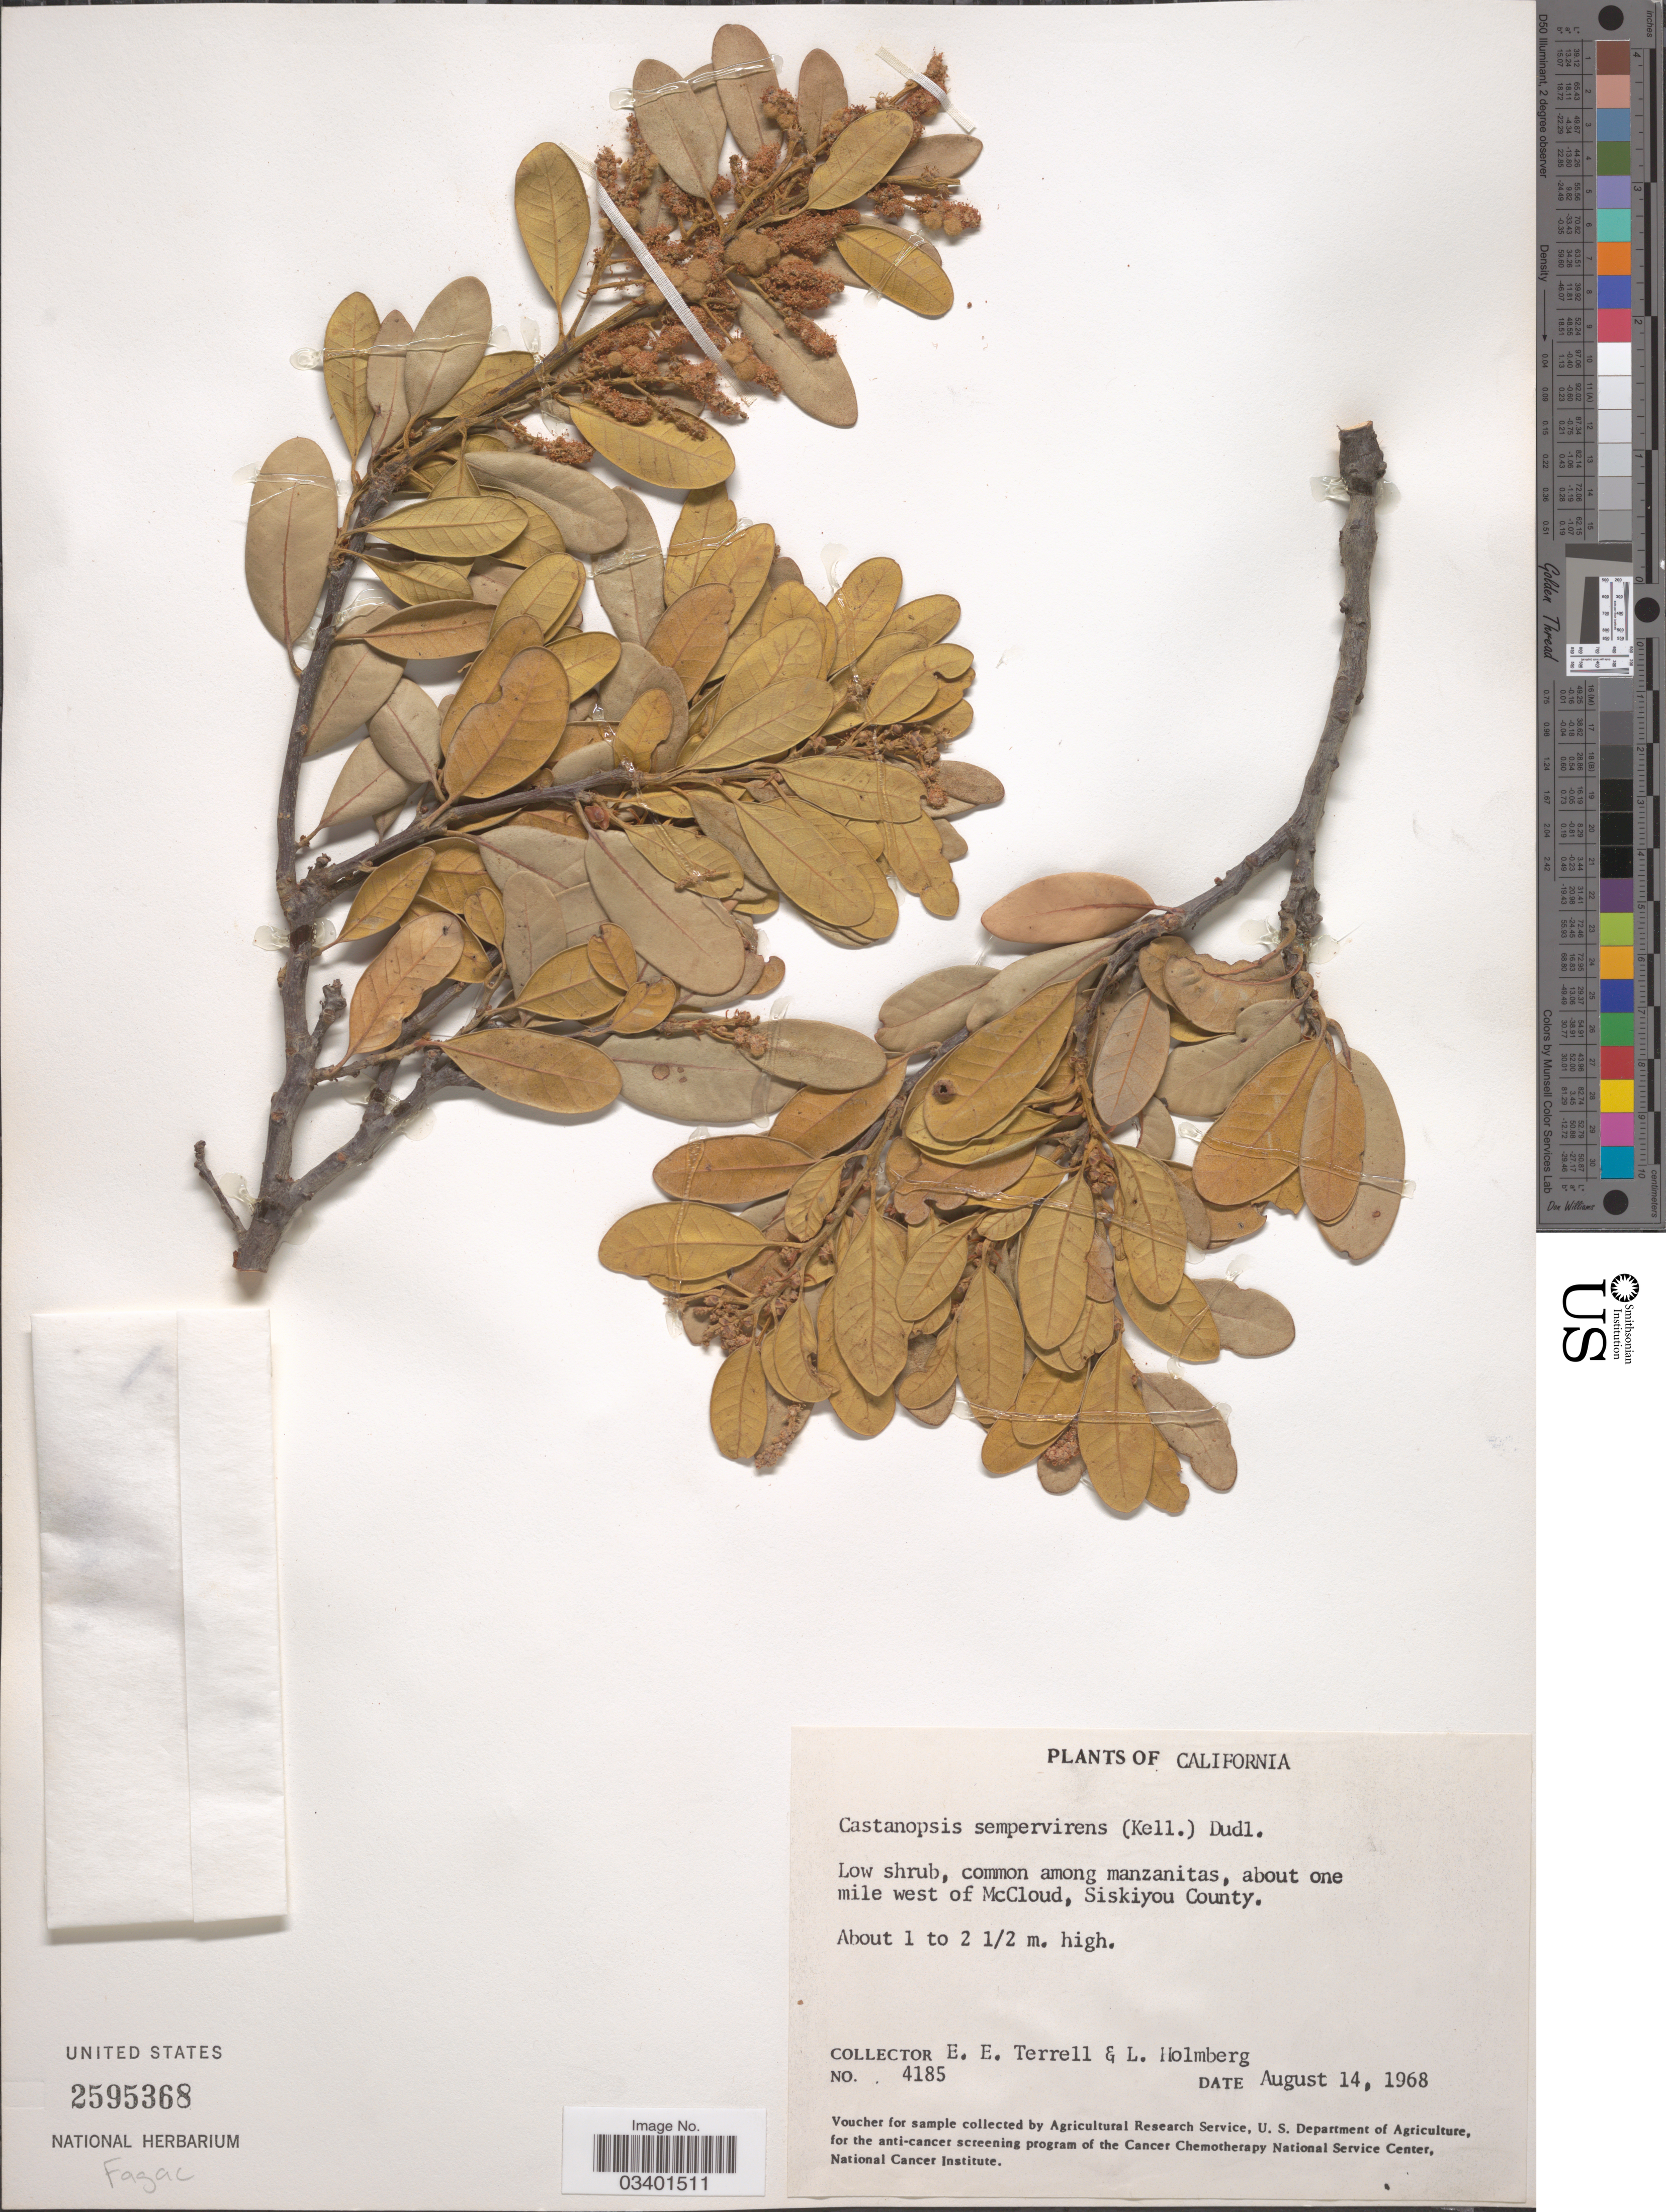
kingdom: Plantae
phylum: Tracheophyta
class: Magnoliopsida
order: Fagales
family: Fagaceae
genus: Chrysolepis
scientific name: Chrysolepis sempervirens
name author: (Kellogg) Hjelmq.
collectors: E. E. Terrell & L. Holmberg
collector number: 4185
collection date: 1968-08-14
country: United States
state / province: California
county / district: Siskiyou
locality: About one mile west of McCloud, Siskiyou County.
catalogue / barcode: US 2595368